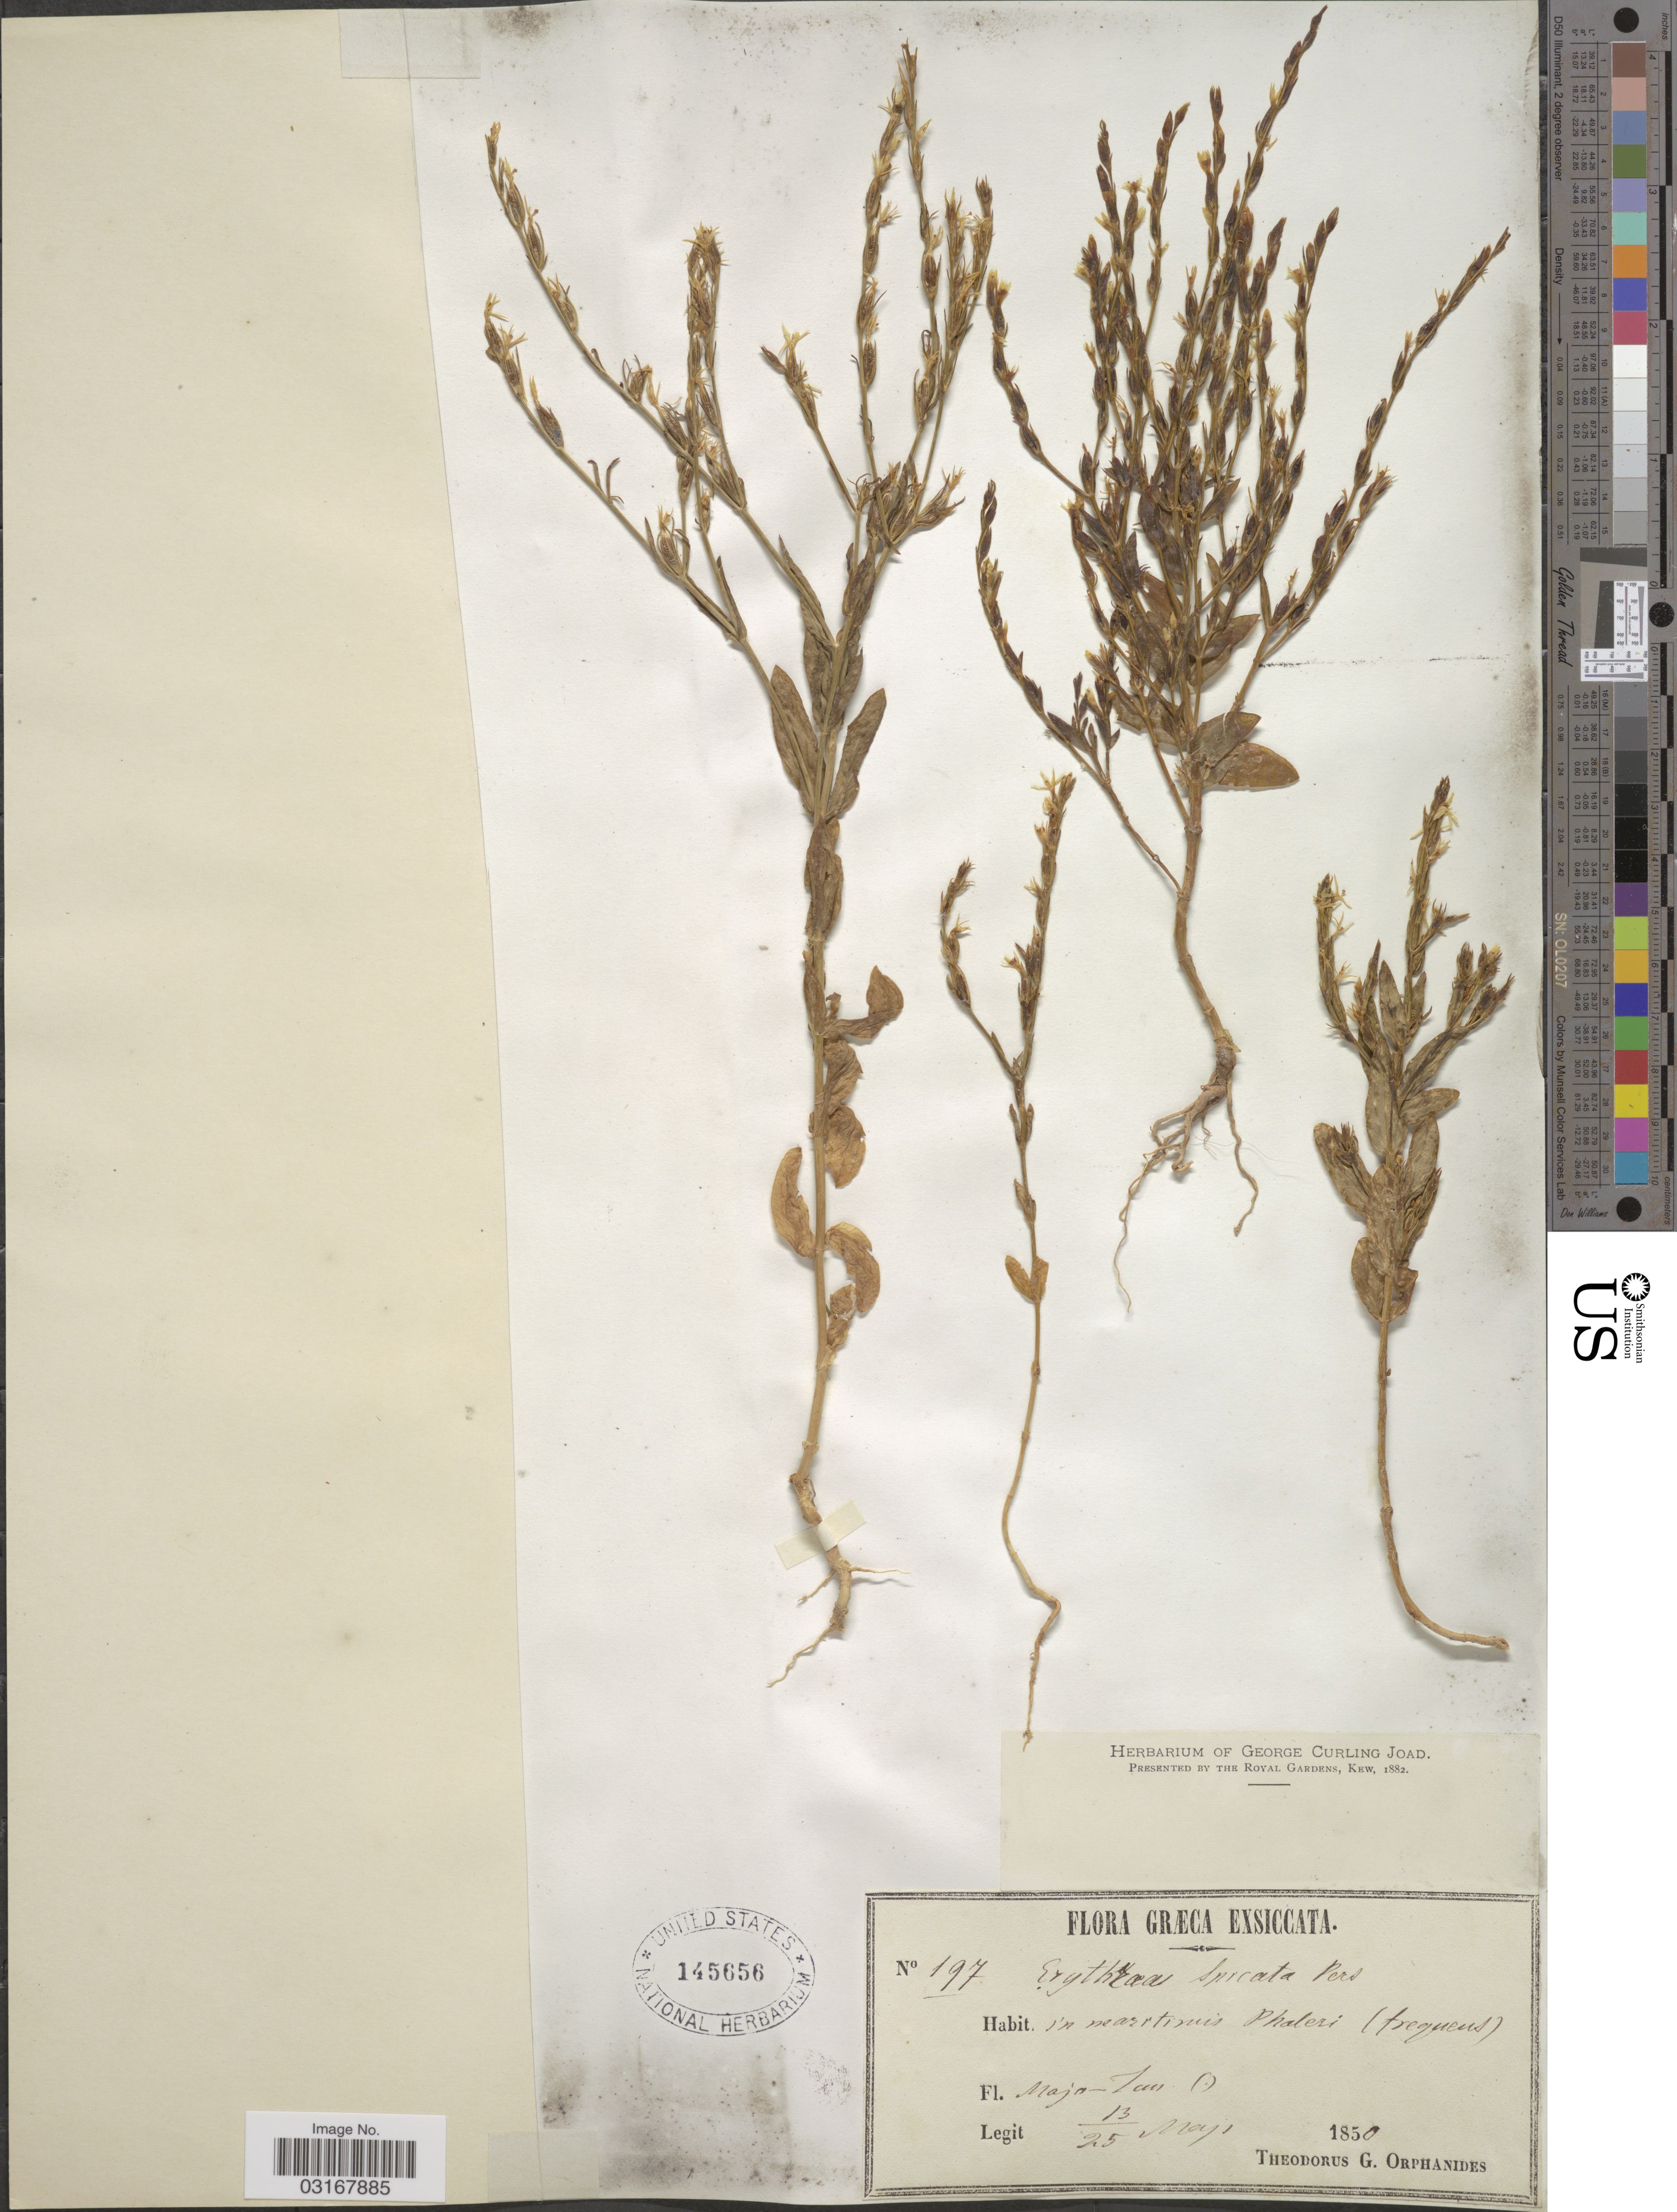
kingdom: Plantae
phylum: Tracheophyta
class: Magnoliopsida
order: Gentianales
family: Gentianaceae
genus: Centaurium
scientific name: Centaurium spicatum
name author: (L.) Fritsch ex Janch.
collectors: T. G. Orphanides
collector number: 197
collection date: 1850-05-13/1950-05-25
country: Greece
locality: In maritimis Phaleri.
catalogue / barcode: US 145656